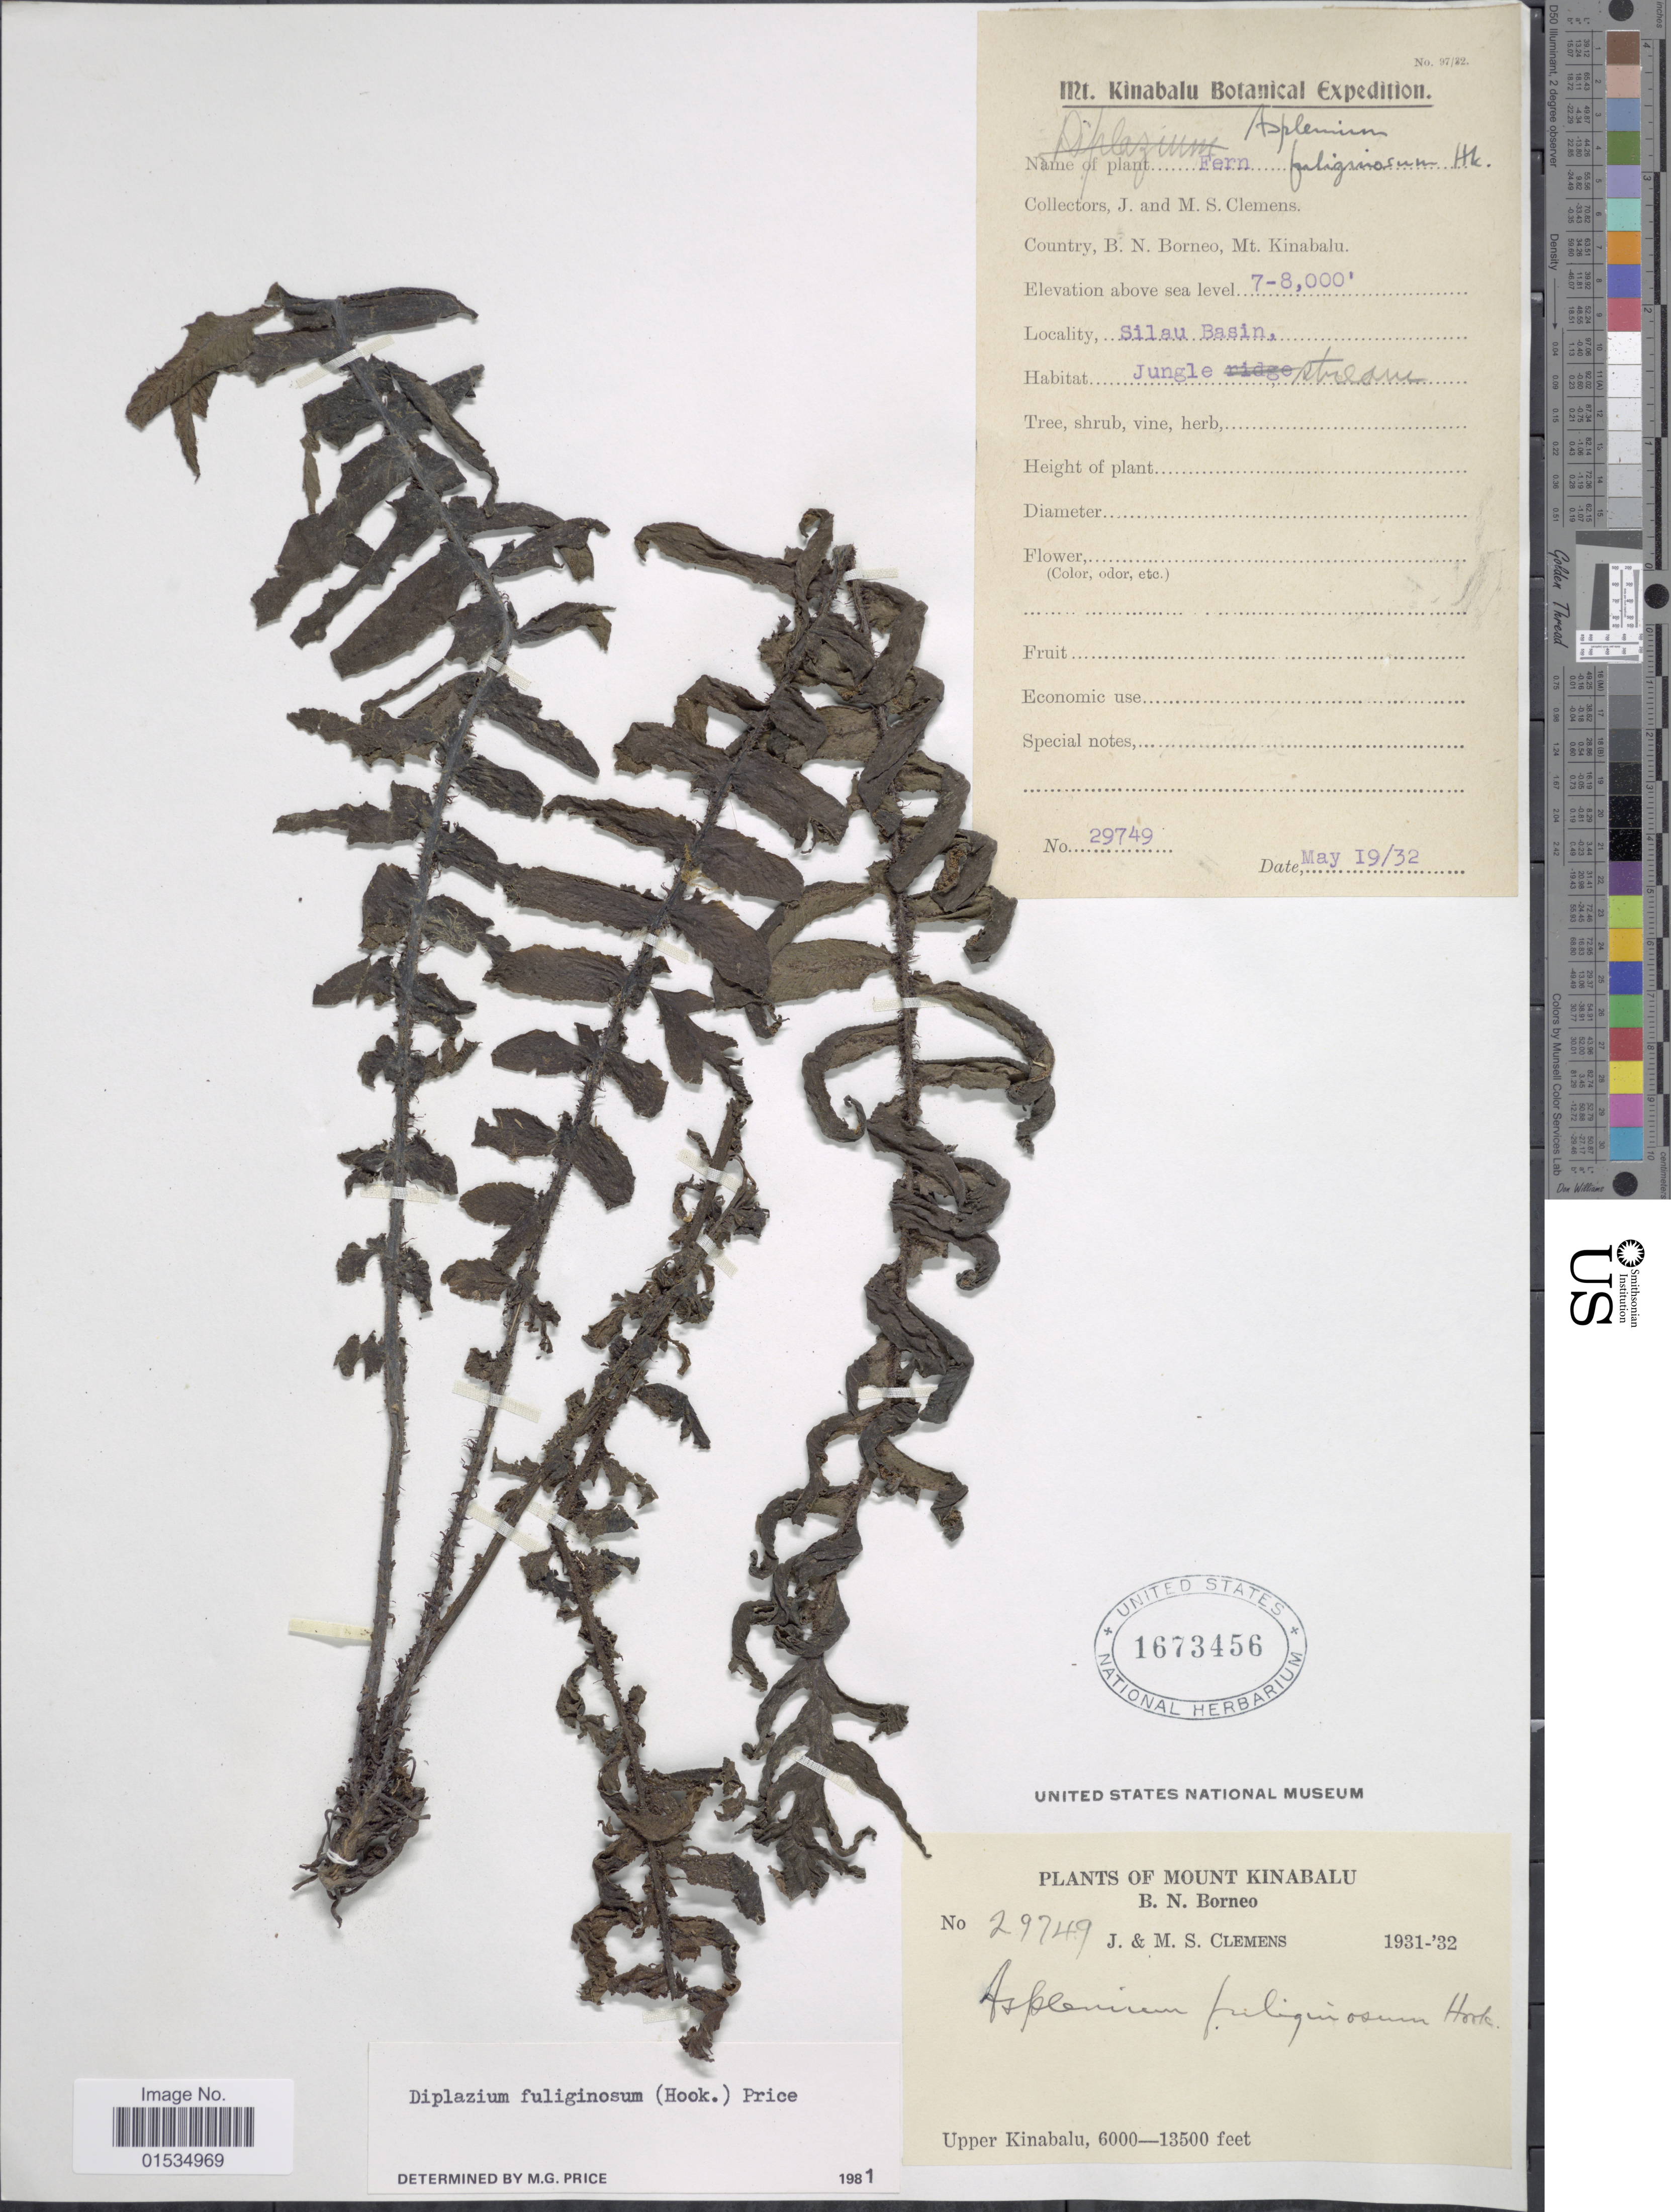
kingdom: Plantae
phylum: Tracheophyta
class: Polypodiopsida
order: Polypodiales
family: Athyriaceae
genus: Diplazium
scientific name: Diplazium fuliginosum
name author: (Hook.) M.G. Price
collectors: J. Clemens & M. S. Clemens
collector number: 29749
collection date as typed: Transcribed d/m/y: 19/5/32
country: Malaysia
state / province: Sabah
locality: B.N. Borneo, Mt. Kinabalu, Silau Basin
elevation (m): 2134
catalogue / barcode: US 1673456